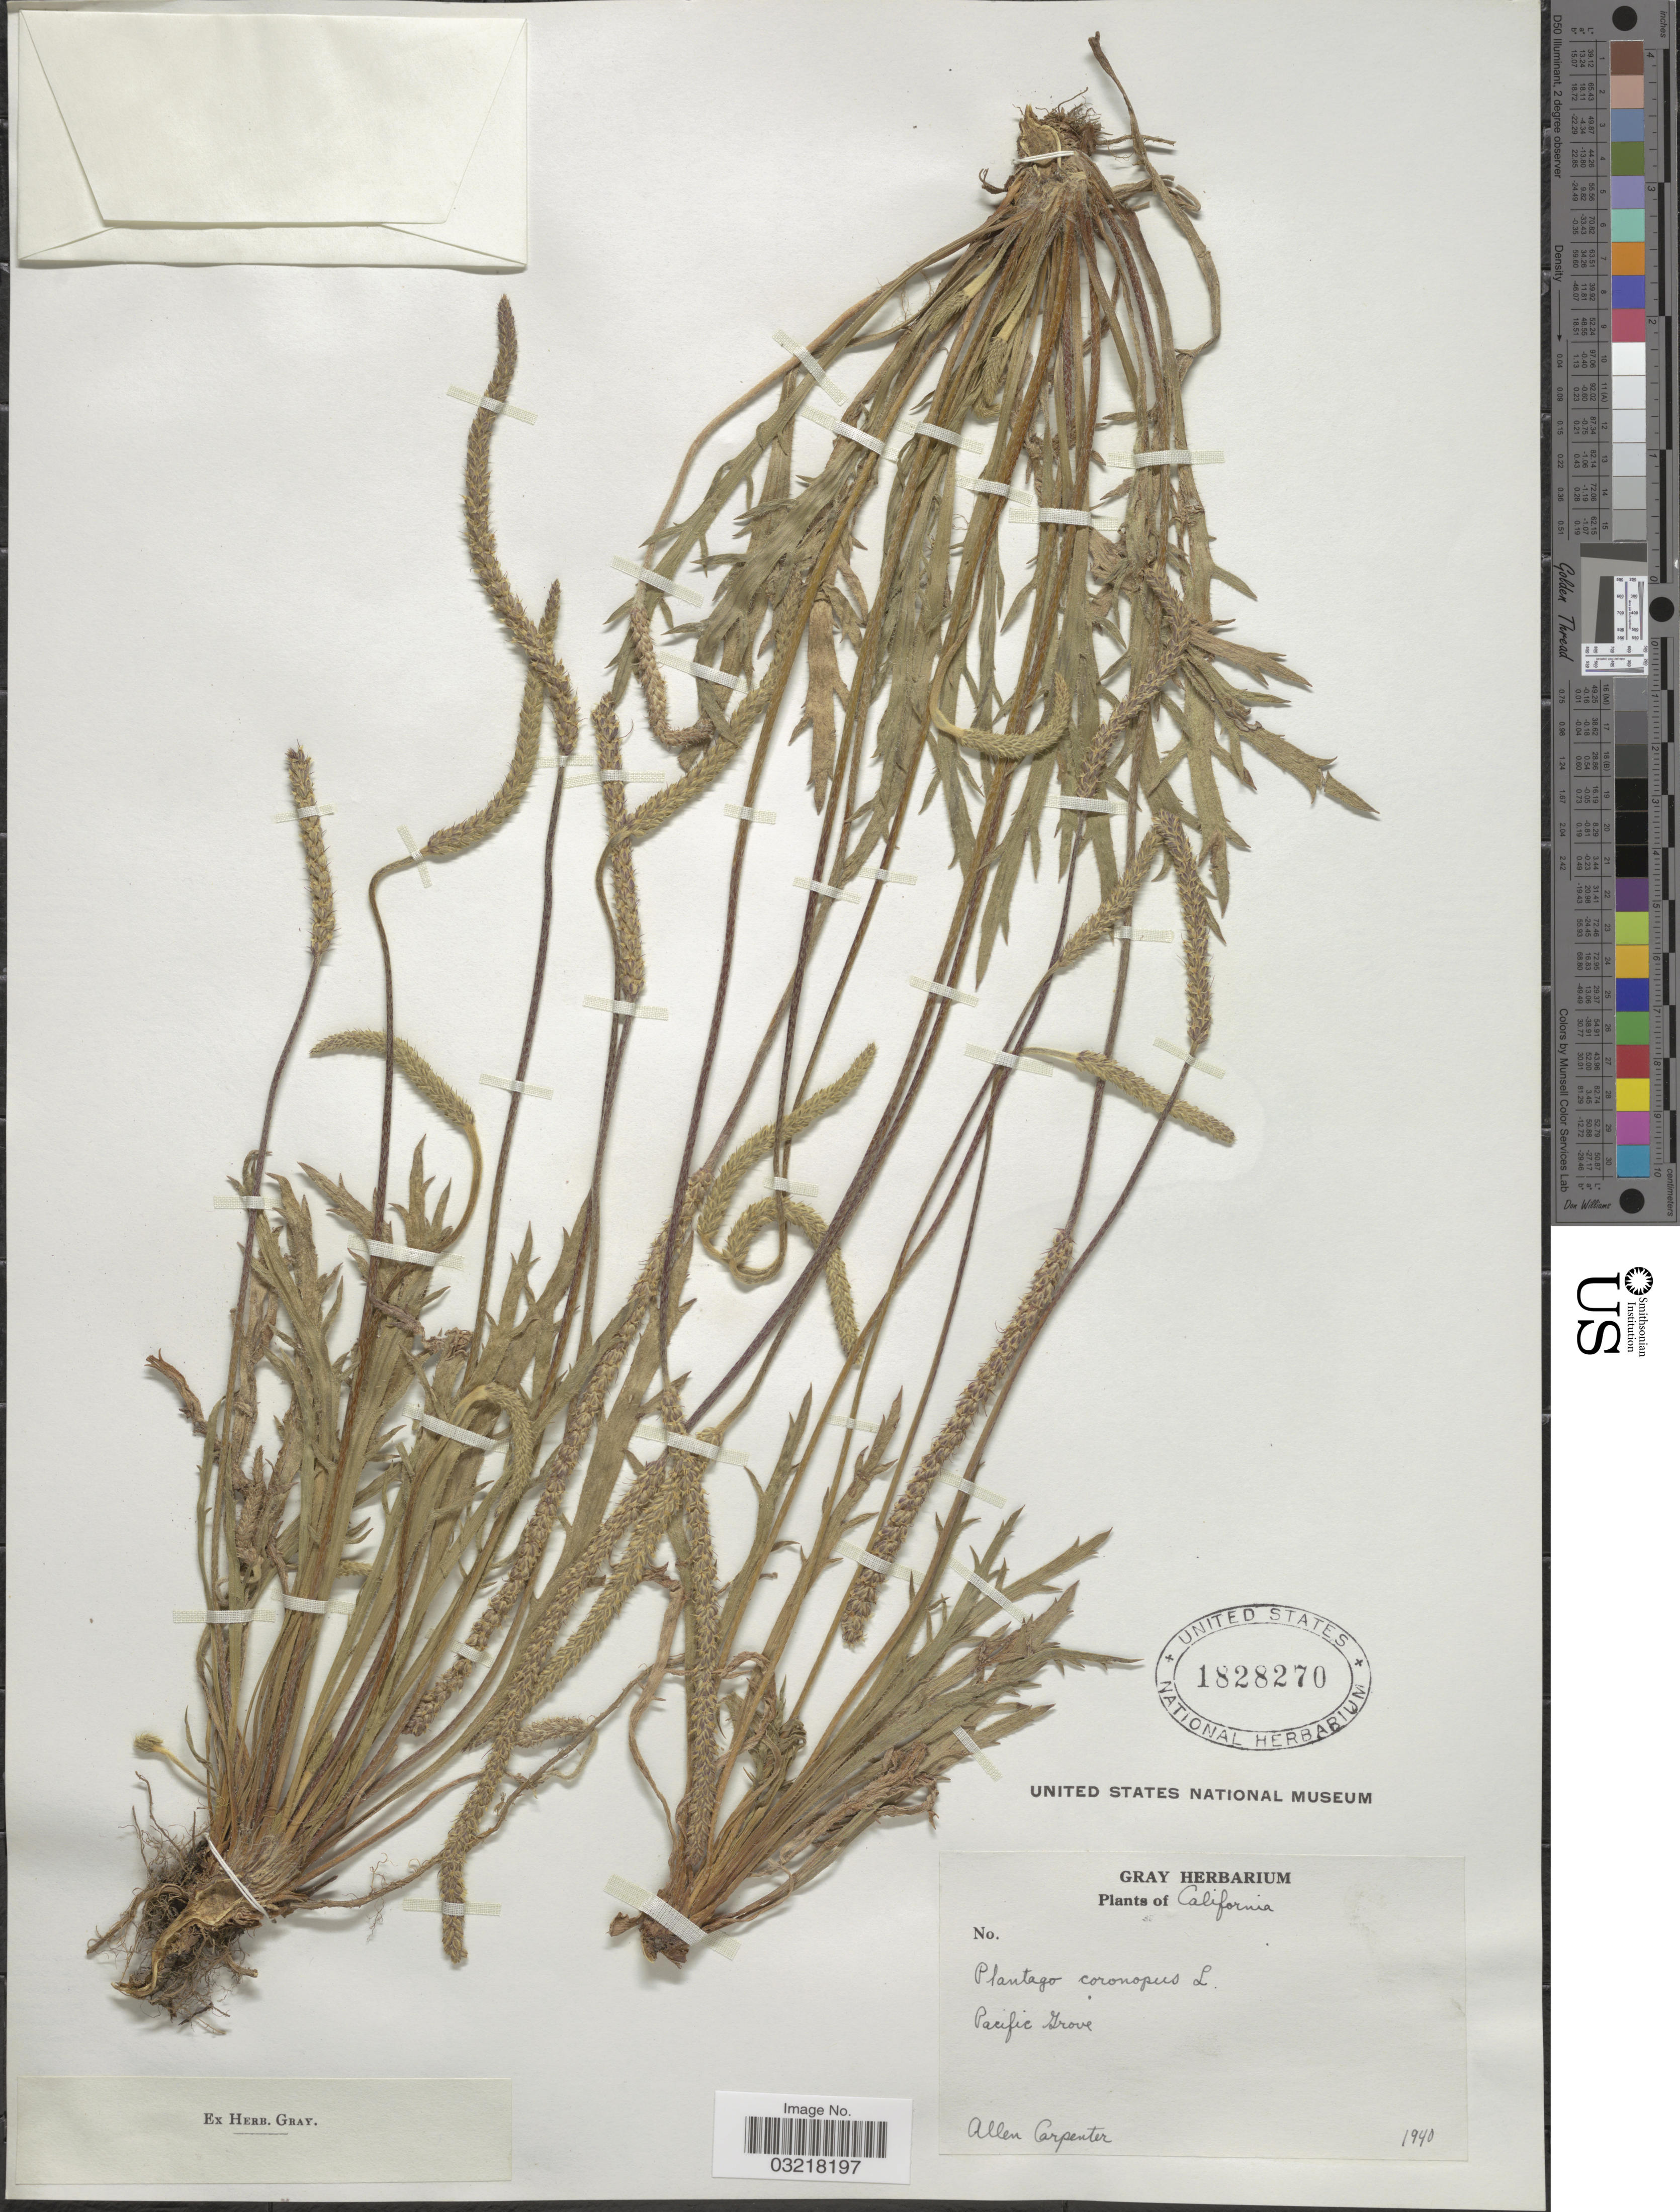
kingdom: Plantae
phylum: Tracheophyta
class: Magnoliopsida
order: Lamiales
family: Plantaginaceae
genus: Plantago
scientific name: Plantago coronopus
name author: L.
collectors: A. Carpenter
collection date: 1940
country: United States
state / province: California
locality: Pacific Grove.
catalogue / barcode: US 1828270